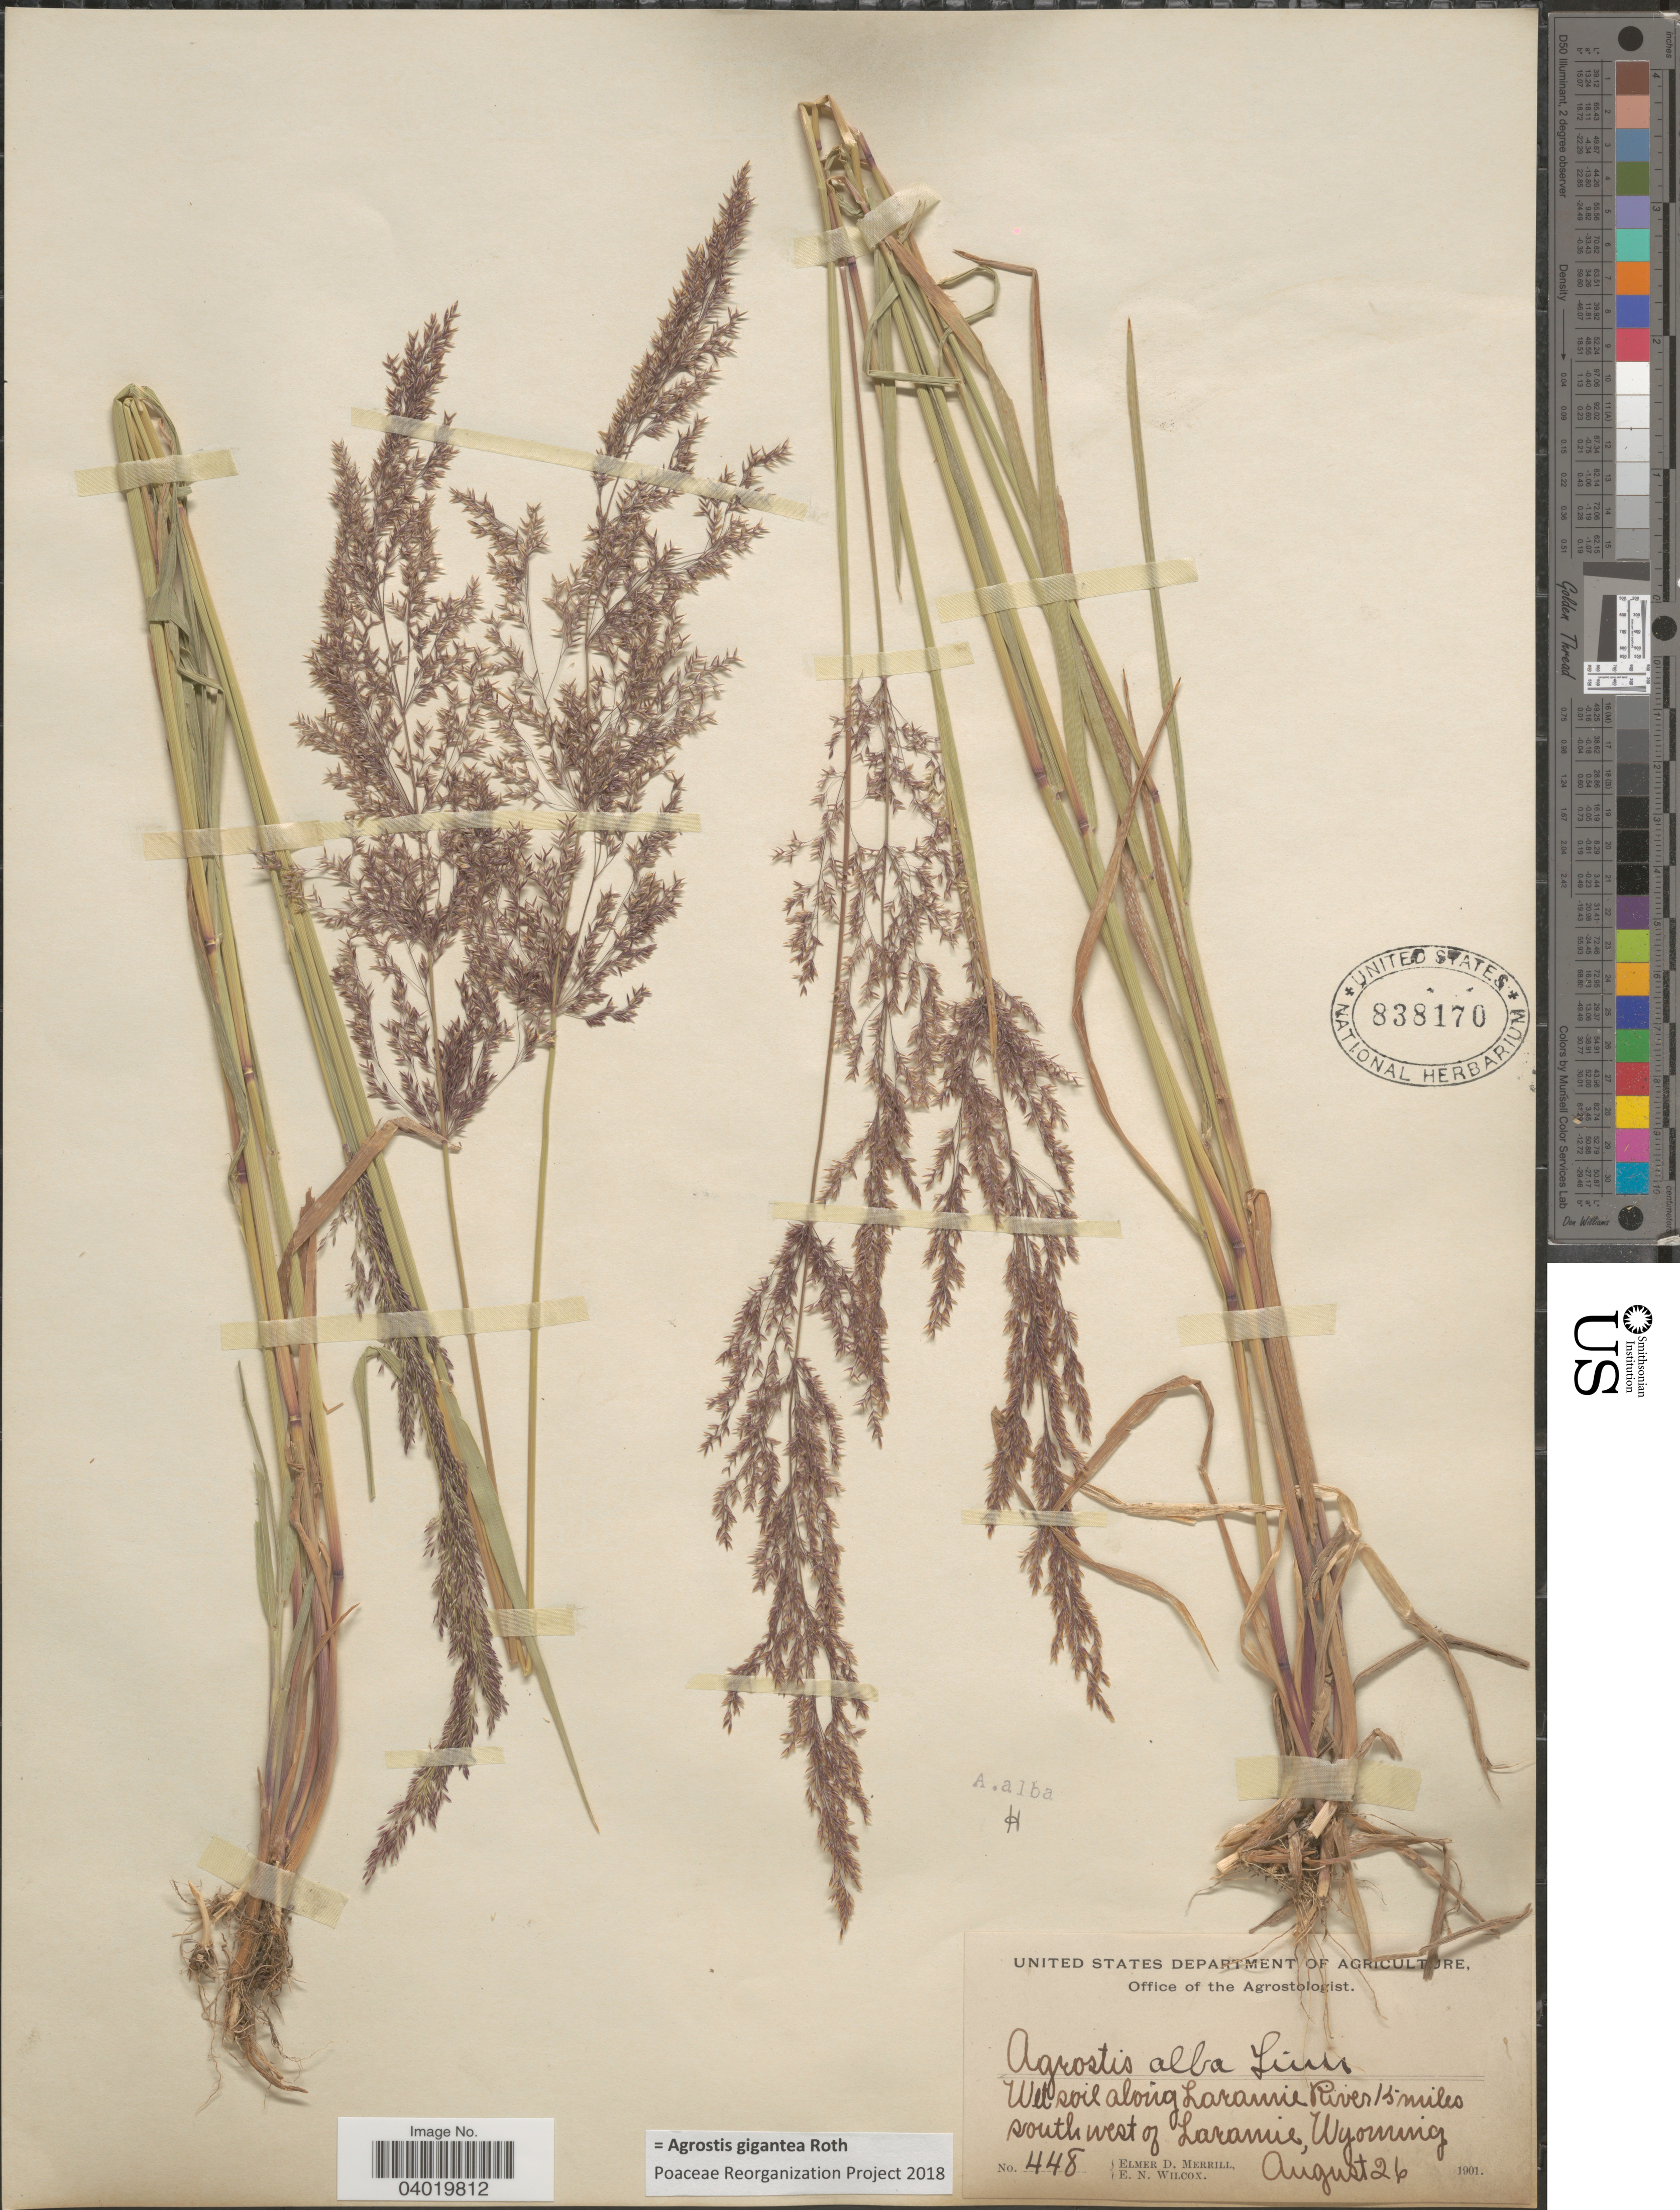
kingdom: Plantae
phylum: Tracheophyta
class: Liliopsida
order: Poales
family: Poaceae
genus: Agrostis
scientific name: Agrostis gigantea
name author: Roth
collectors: E. D. Merrill & E. Wilcox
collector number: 448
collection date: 1901-08-26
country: United States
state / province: Wyoming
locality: Wet soil along Laramie River/ 5 miles south west of Laramie.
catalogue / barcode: US 838170